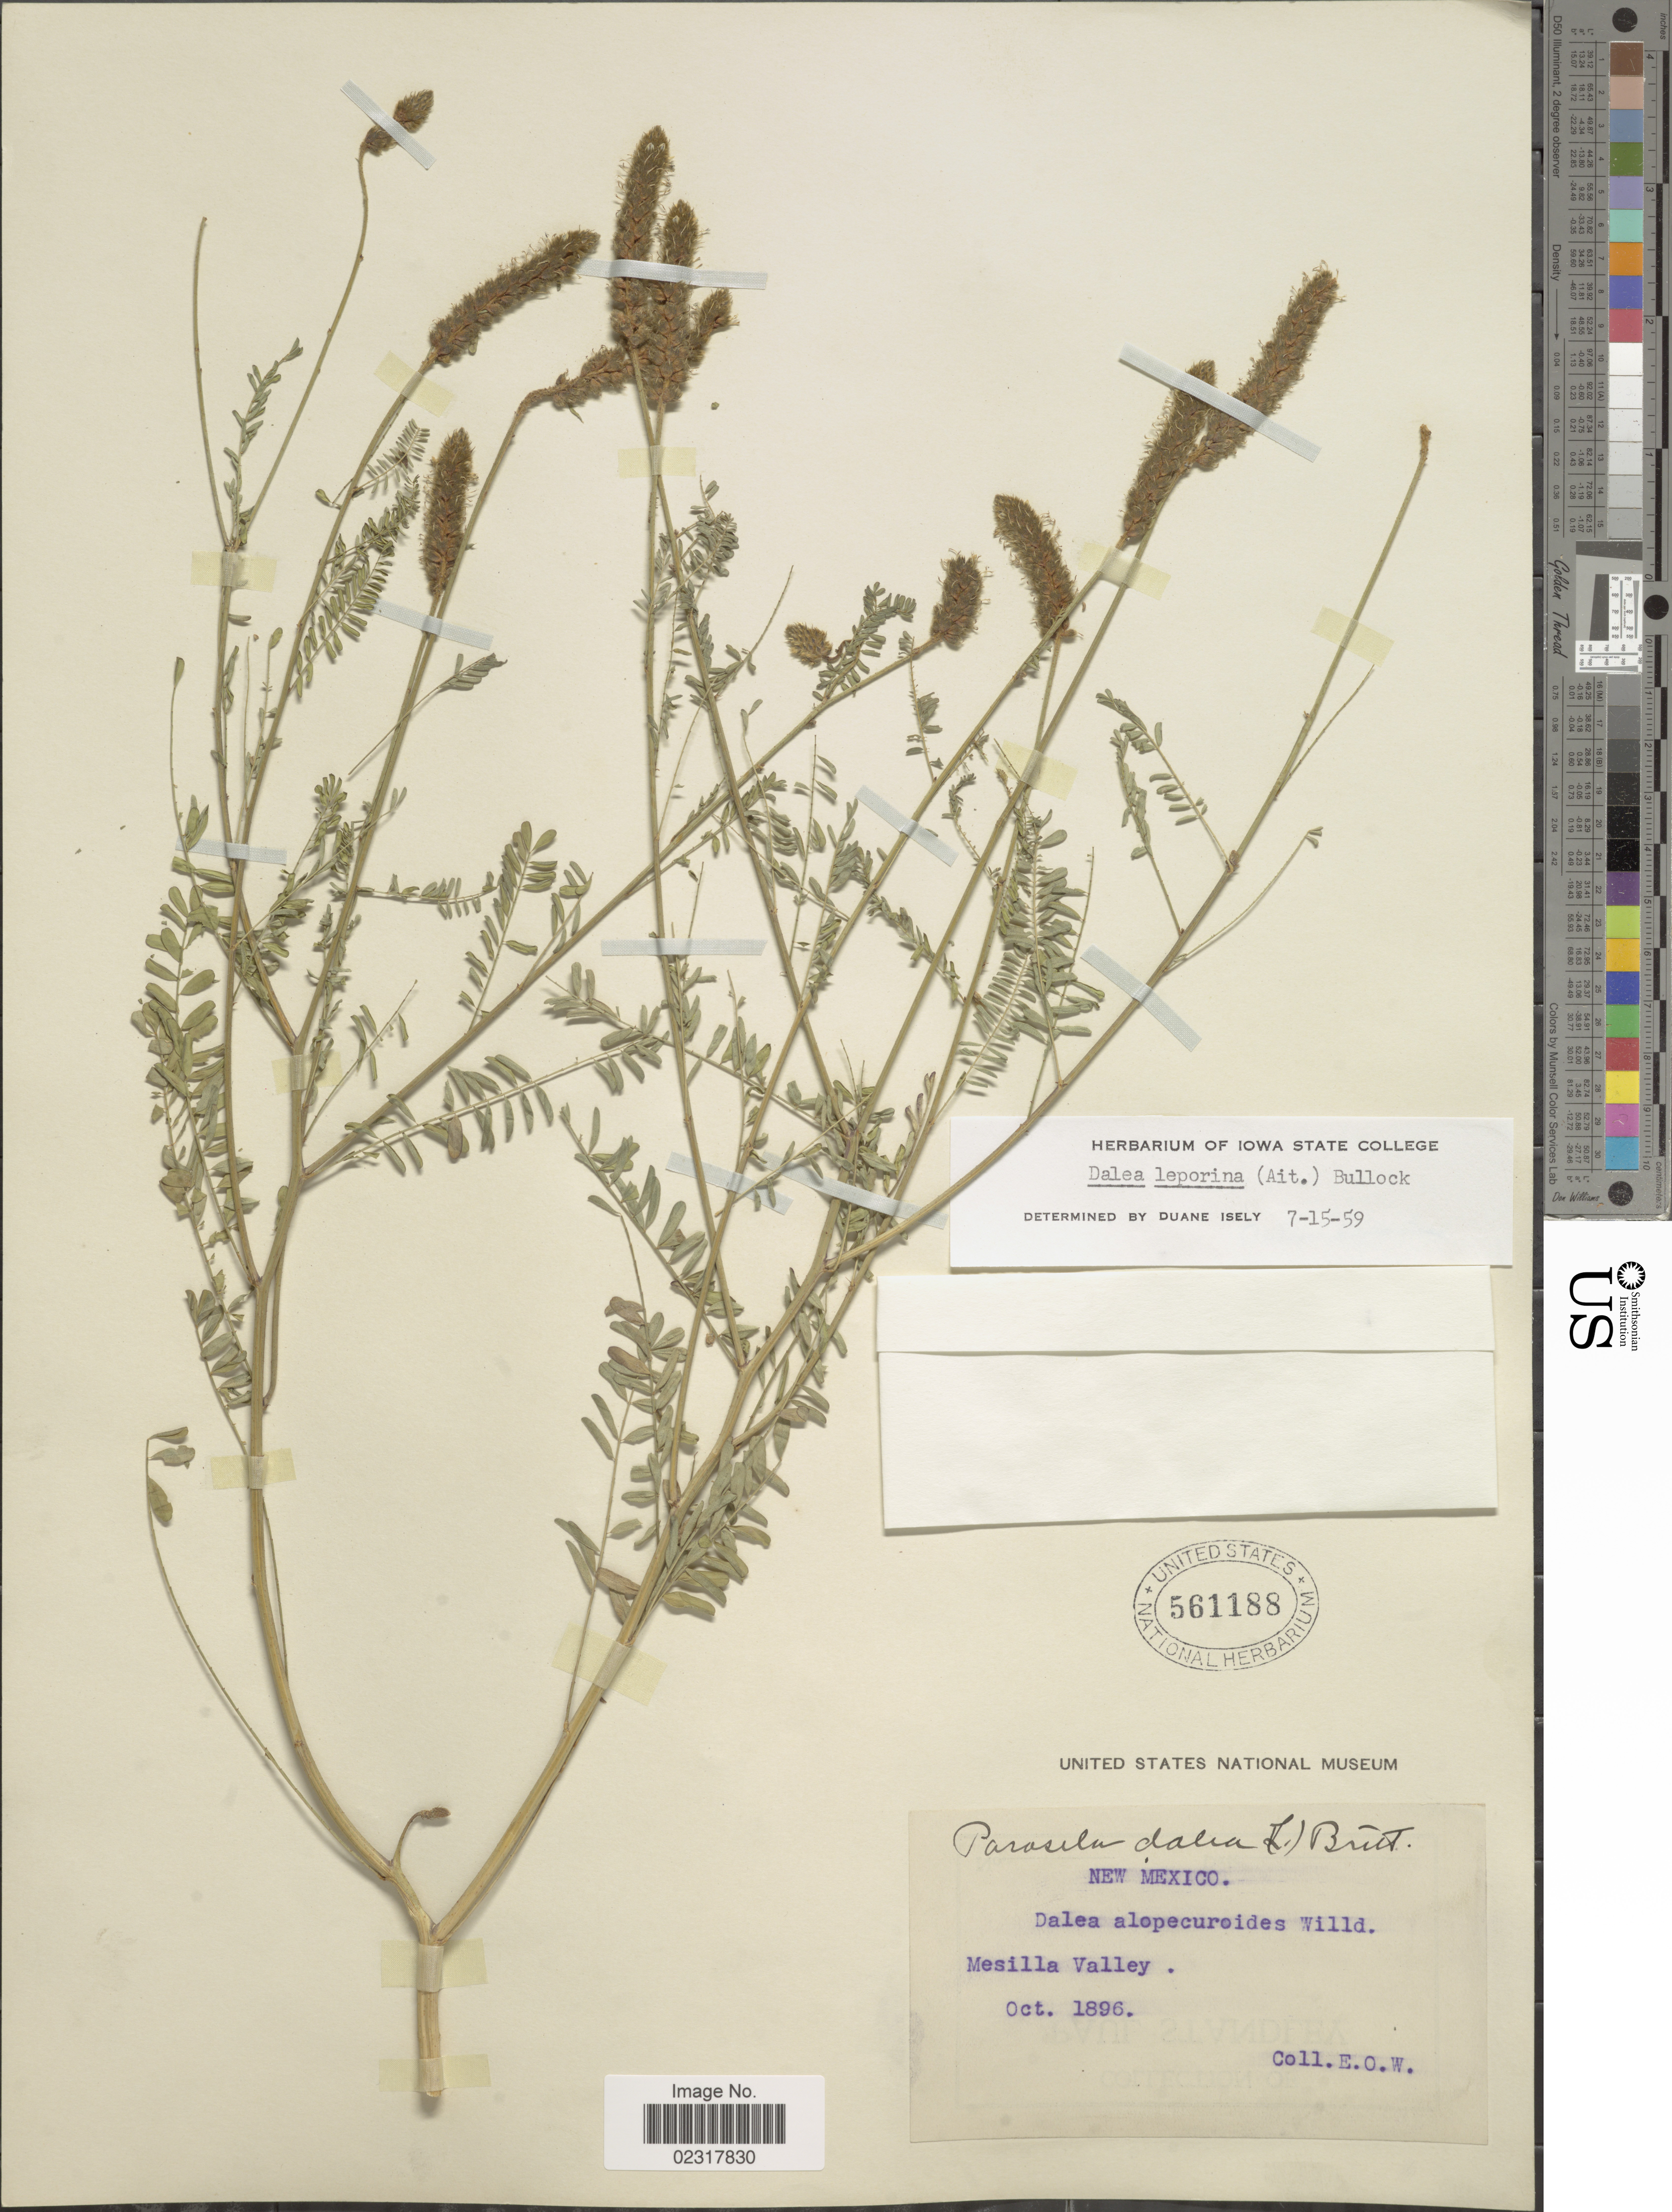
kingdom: Plantae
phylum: Tracheophyta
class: Magnoliopsida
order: Fabales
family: Fabaceae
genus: Dalea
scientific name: Dalea leporina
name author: (Aiton) Bullock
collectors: E. O. W.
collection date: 1896-10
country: United States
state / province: New Mexico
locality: Mesilla Valley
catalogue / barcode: US 561188